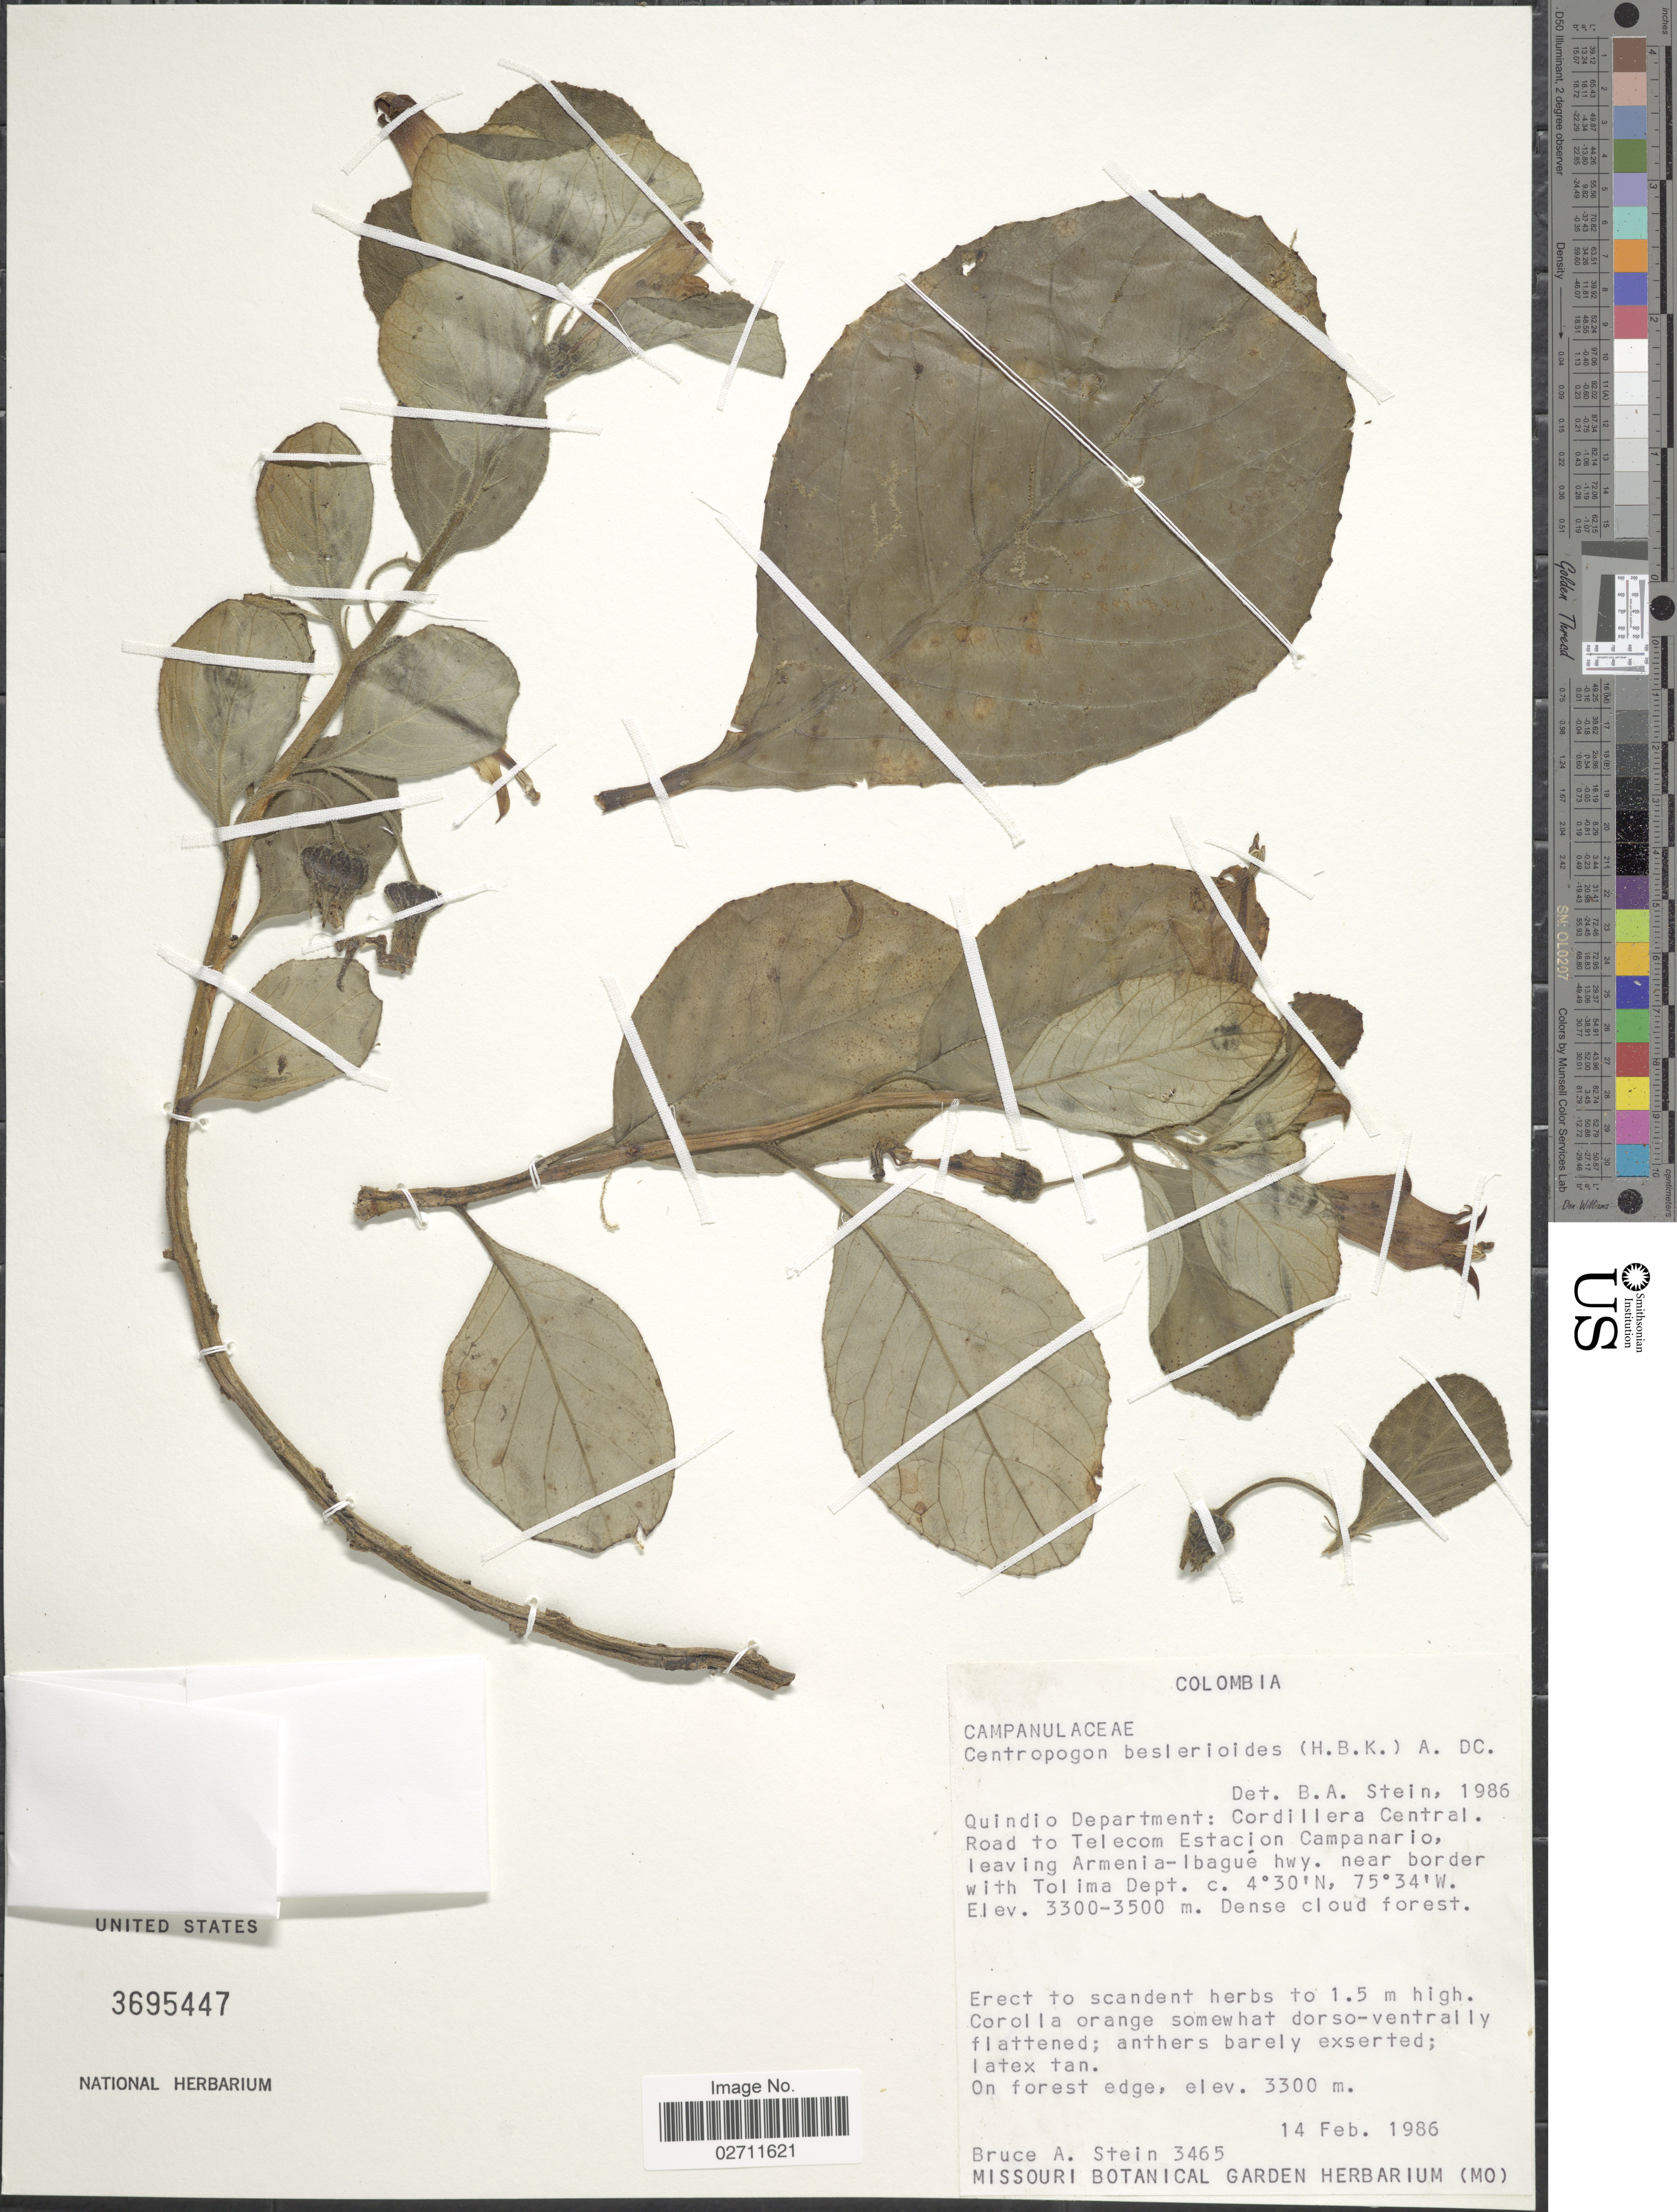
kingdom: Plantae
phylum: Tracheophyta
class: Magnoliopsida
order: Asterales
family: Campanulaceae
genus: Centropogon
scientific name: Centropogon beslerioides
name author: DC.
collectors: B. A. Stein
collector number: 3465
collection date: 1986-02-14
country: Colombia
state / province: Quindío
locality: Cordillera Central. Road to Telecom Estacion Campanario leaving Armenia-Ibaque hwy. near border with Tolima Dept.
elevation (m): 3300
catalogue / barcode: US 3695447